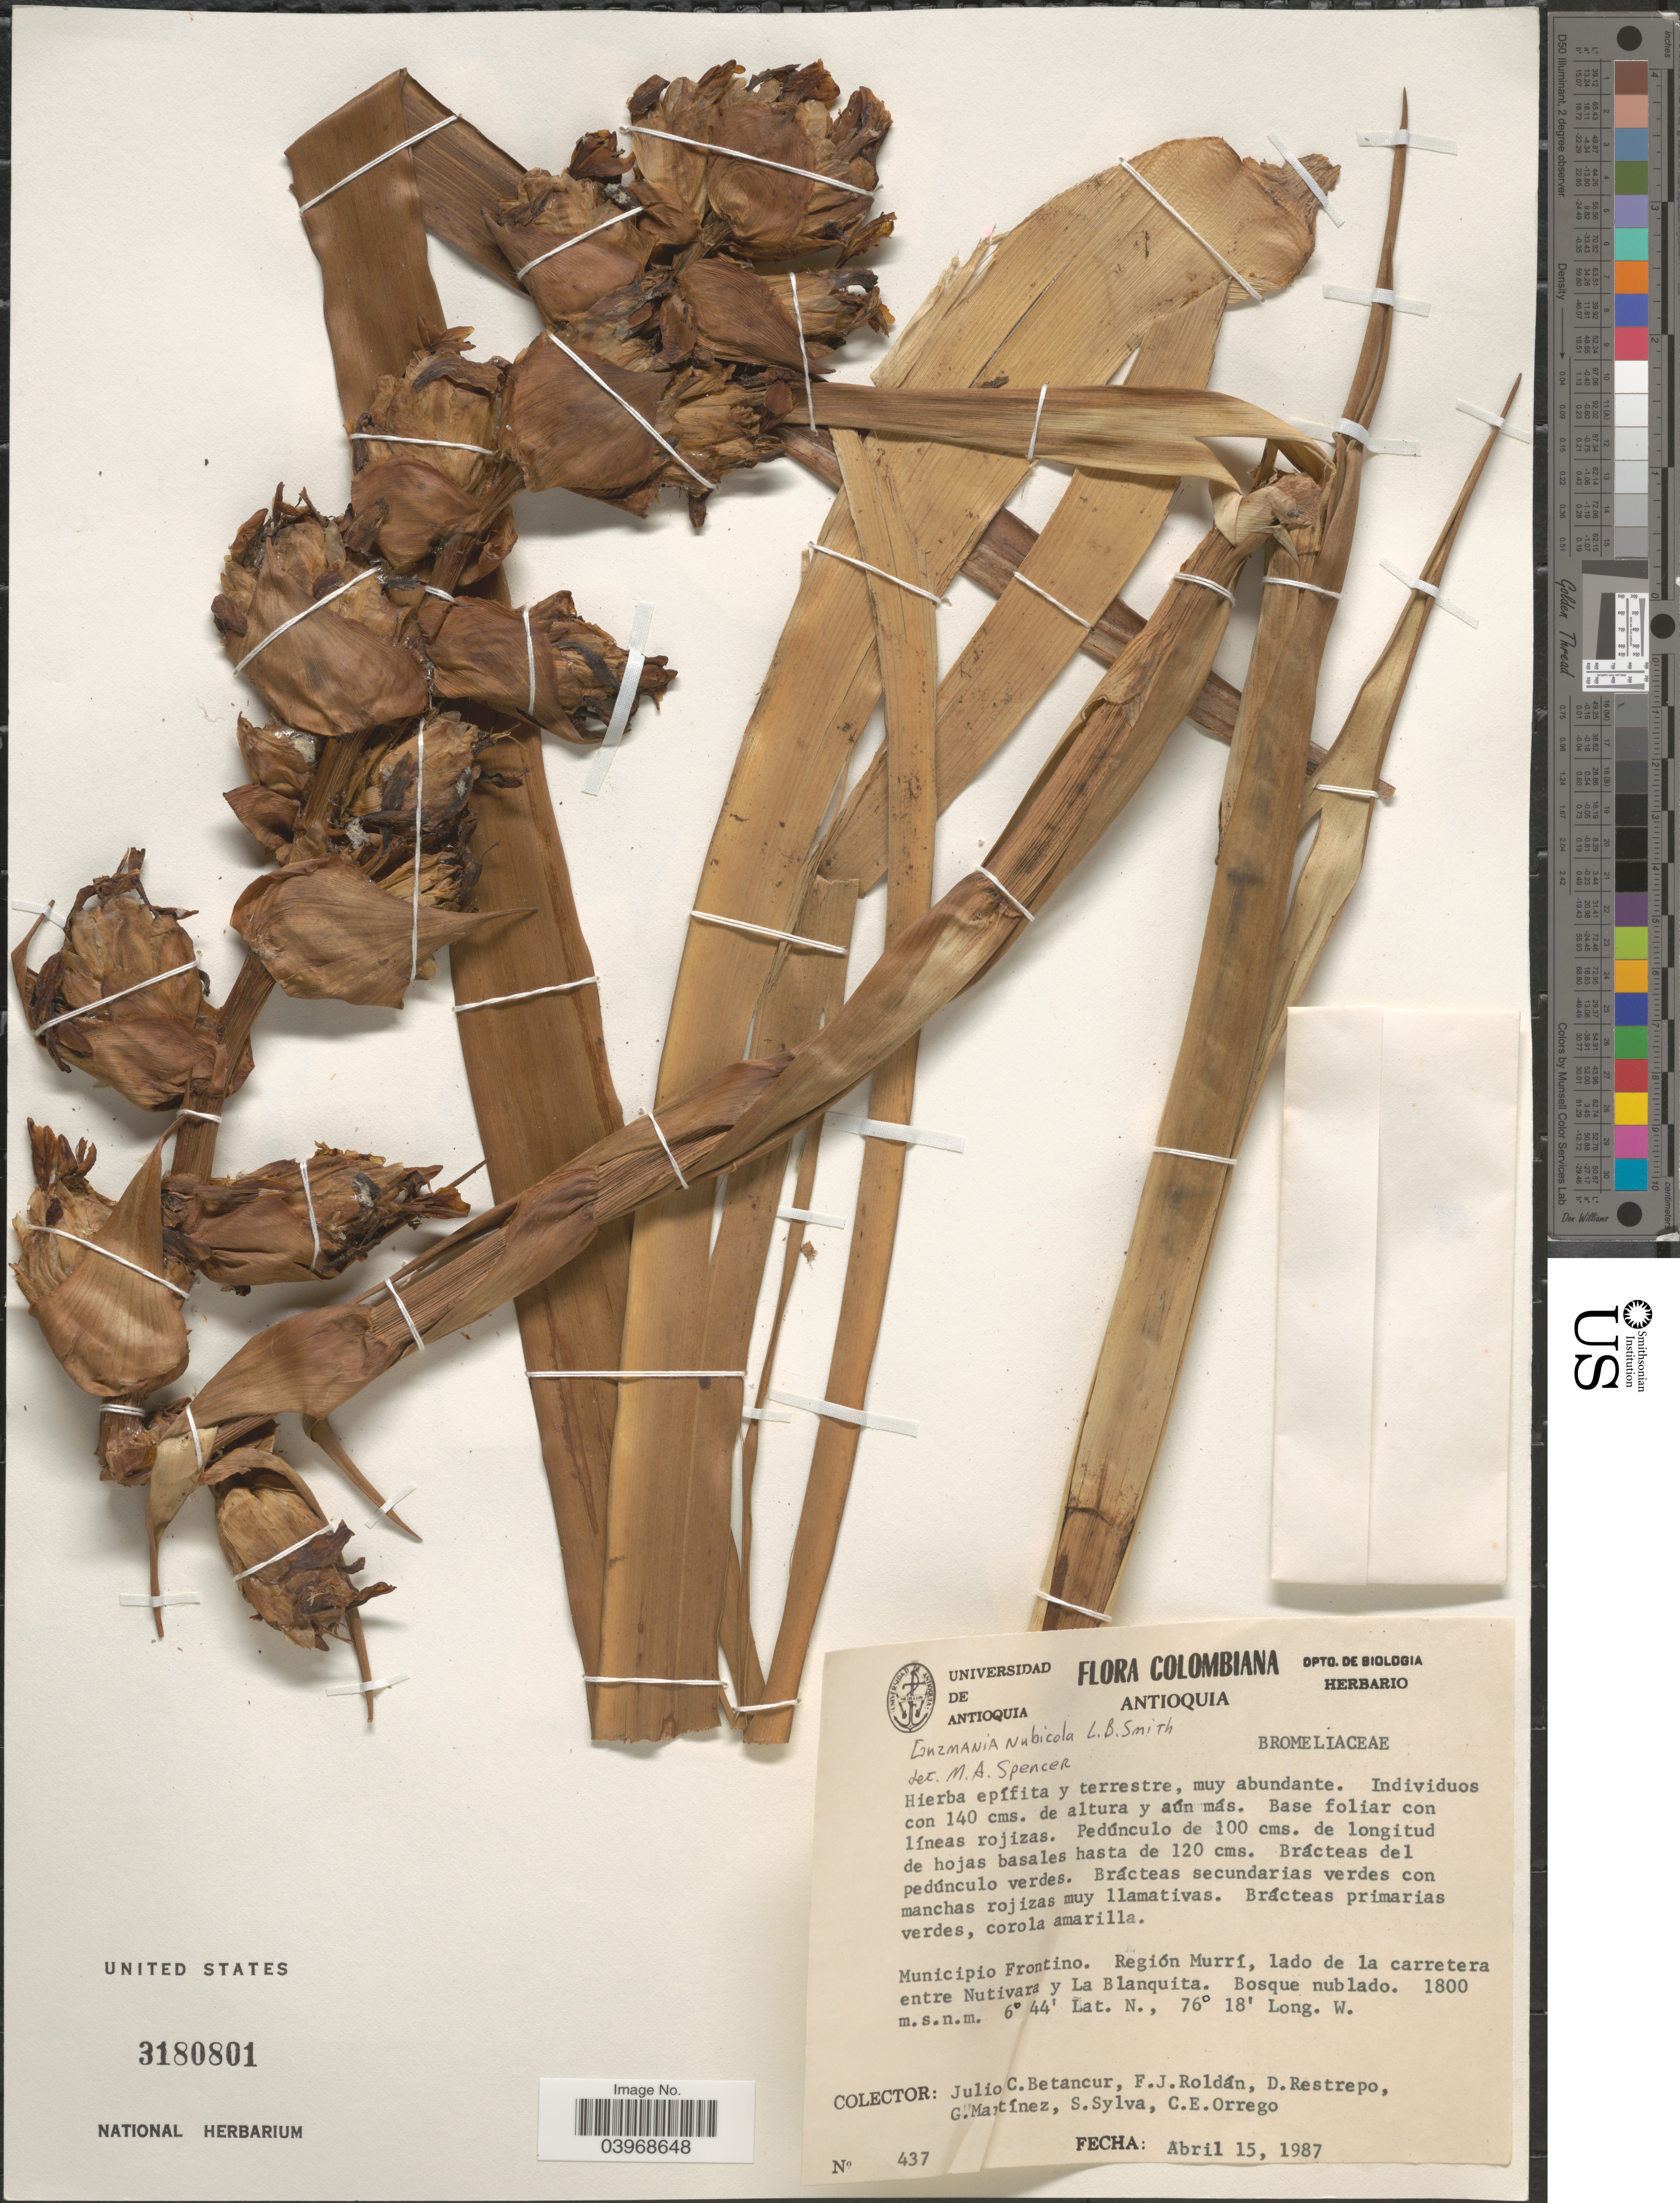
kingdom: Plantae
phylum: Tracheophyta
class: Liliopsida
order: Poales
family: Bromeliaceae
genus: Guzmania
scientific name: Guzmania nubicola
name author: L.B. Sm.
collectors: J. C. Betancur, F. J. Roldán, D. Restrepo, G. Martinez & et al.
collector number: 437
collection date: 1987-04-15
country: Colombia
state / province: Antioquia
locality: Municipio Frontino. Región Murrí, lado de la carretera entre Nutivara y La Blanquita.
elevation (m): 1800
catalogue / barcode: US 3180801